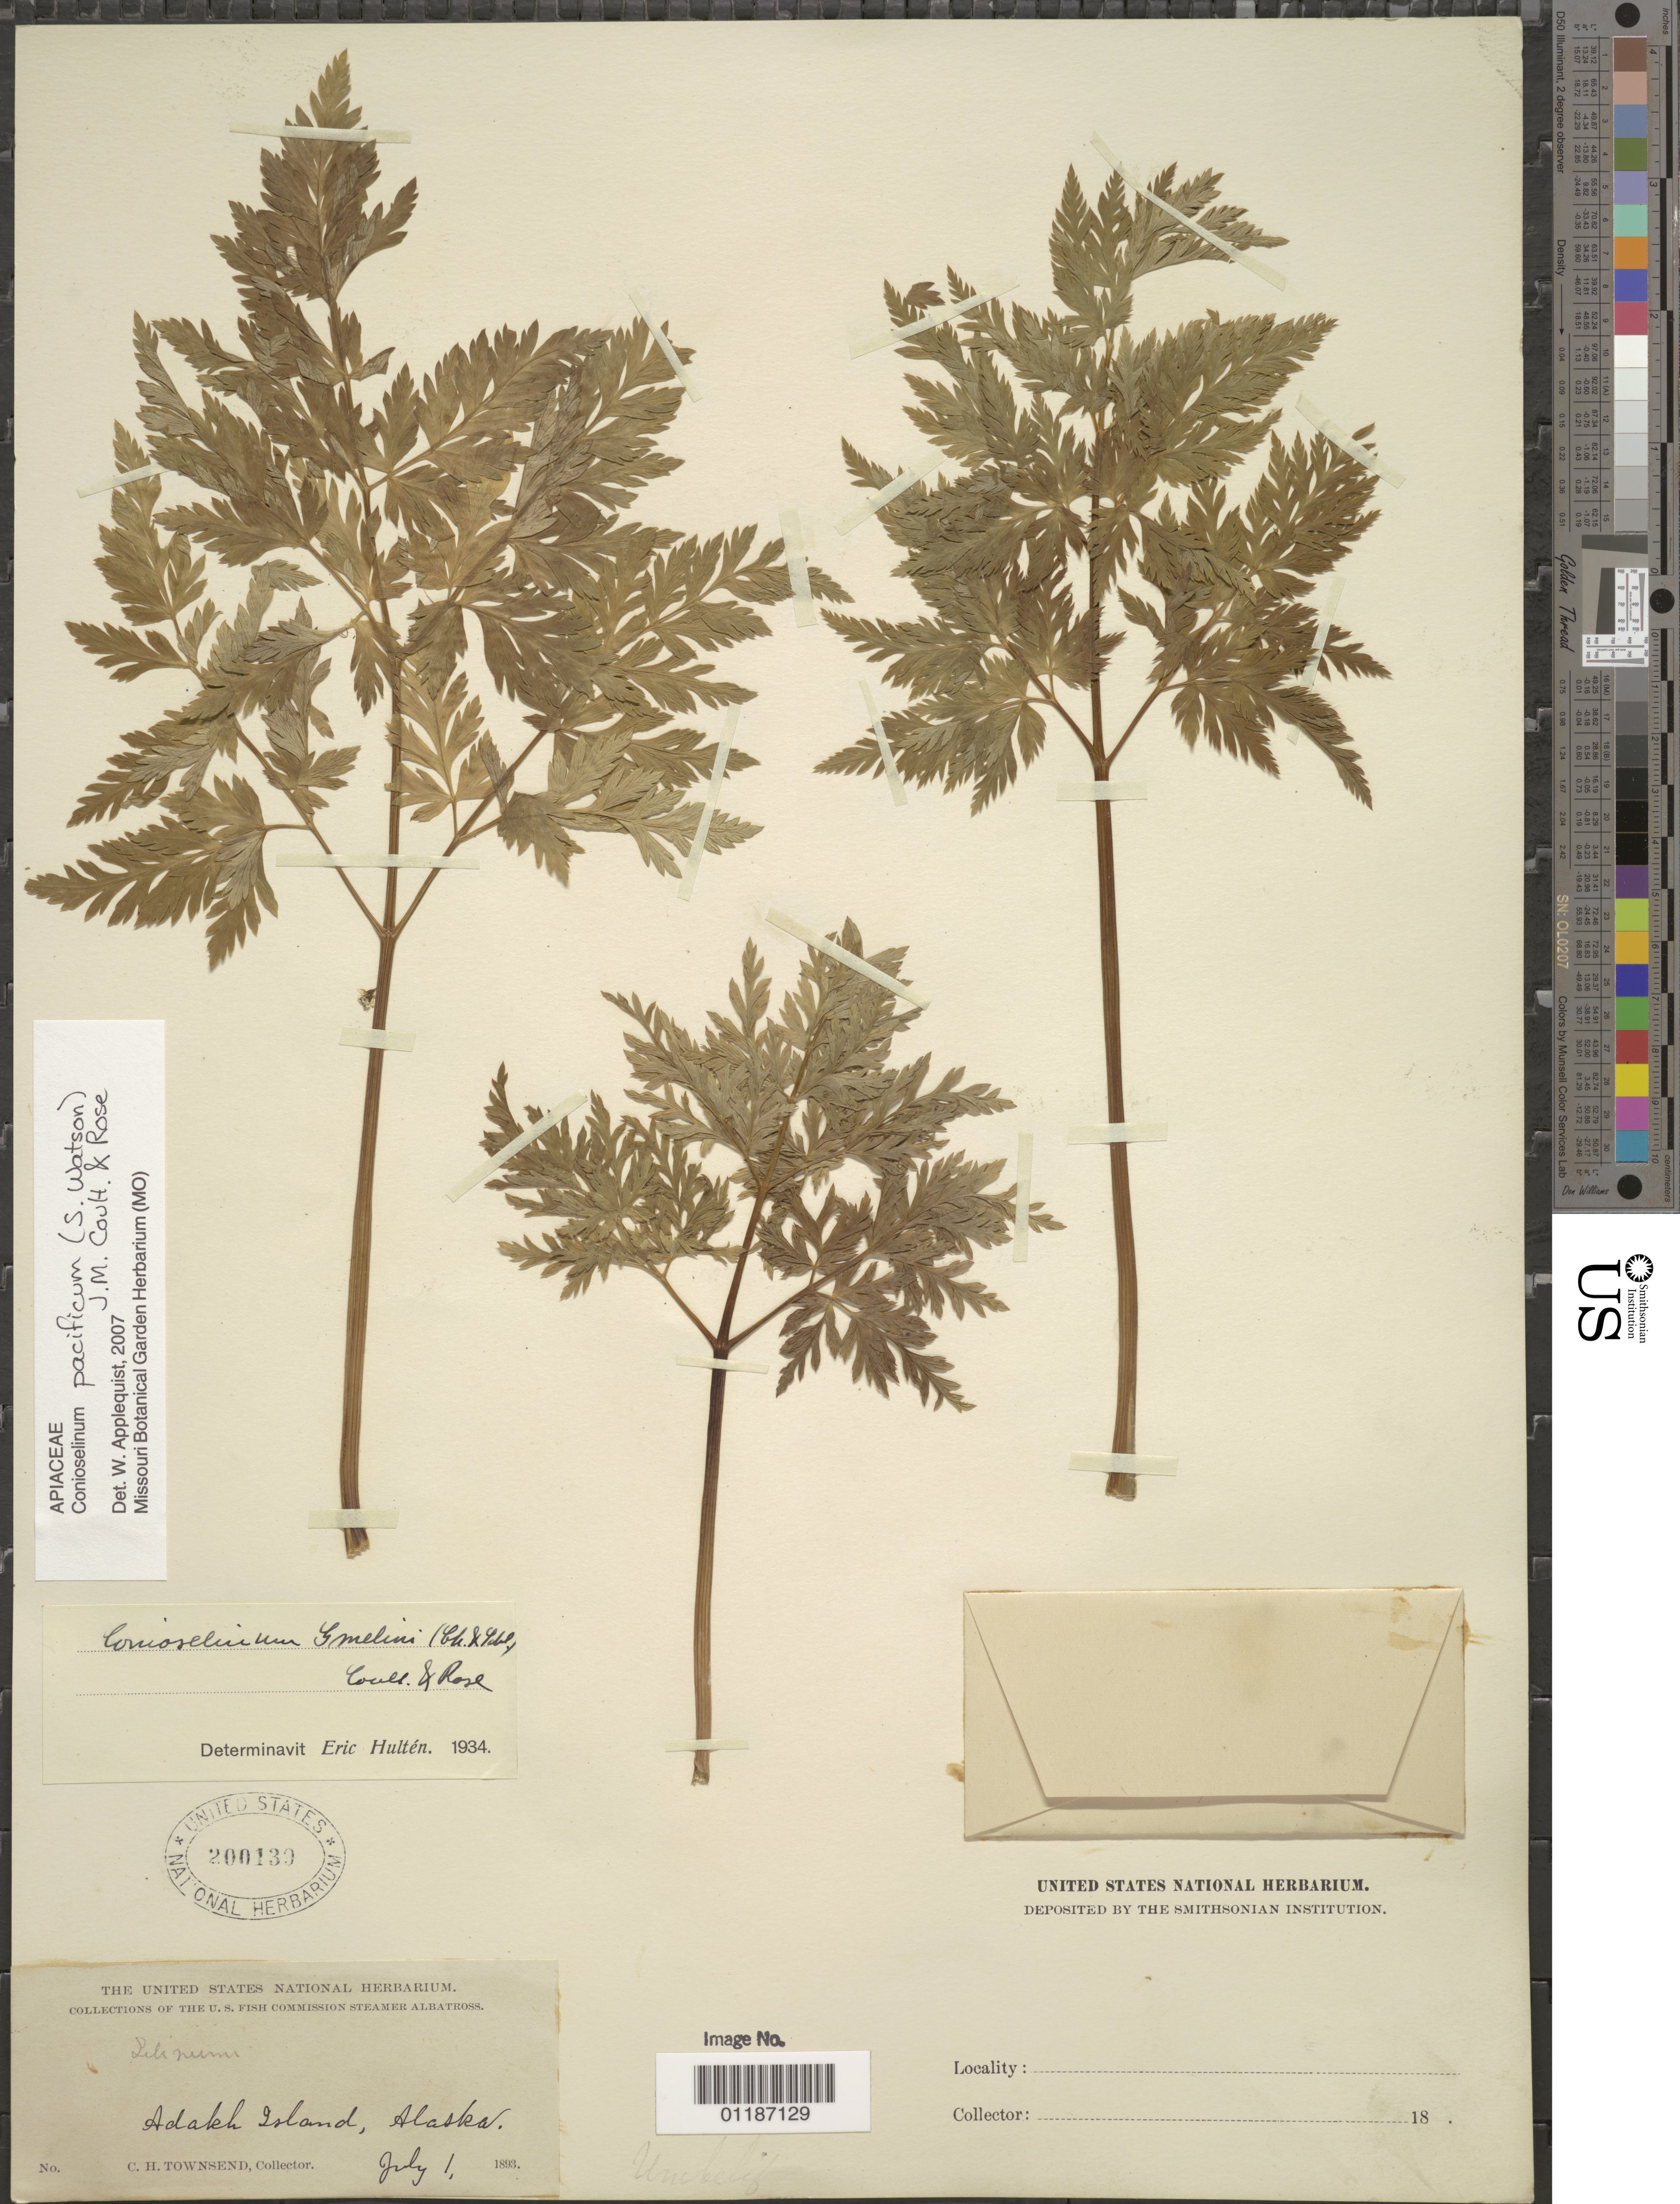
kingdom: Plantae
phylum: Tracheophyta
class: Magnoliopsida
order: Apiales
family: Apiaceae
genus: Conioselinum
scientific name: Conioselinum pacificum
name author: (S. Watson) J.M. Coult. & Rose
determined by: Applequist, W. L.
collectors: C. H. Townsend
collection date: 1893-07-01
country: United States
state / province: Alaska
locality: Adakh Island.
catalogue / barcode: US 200139